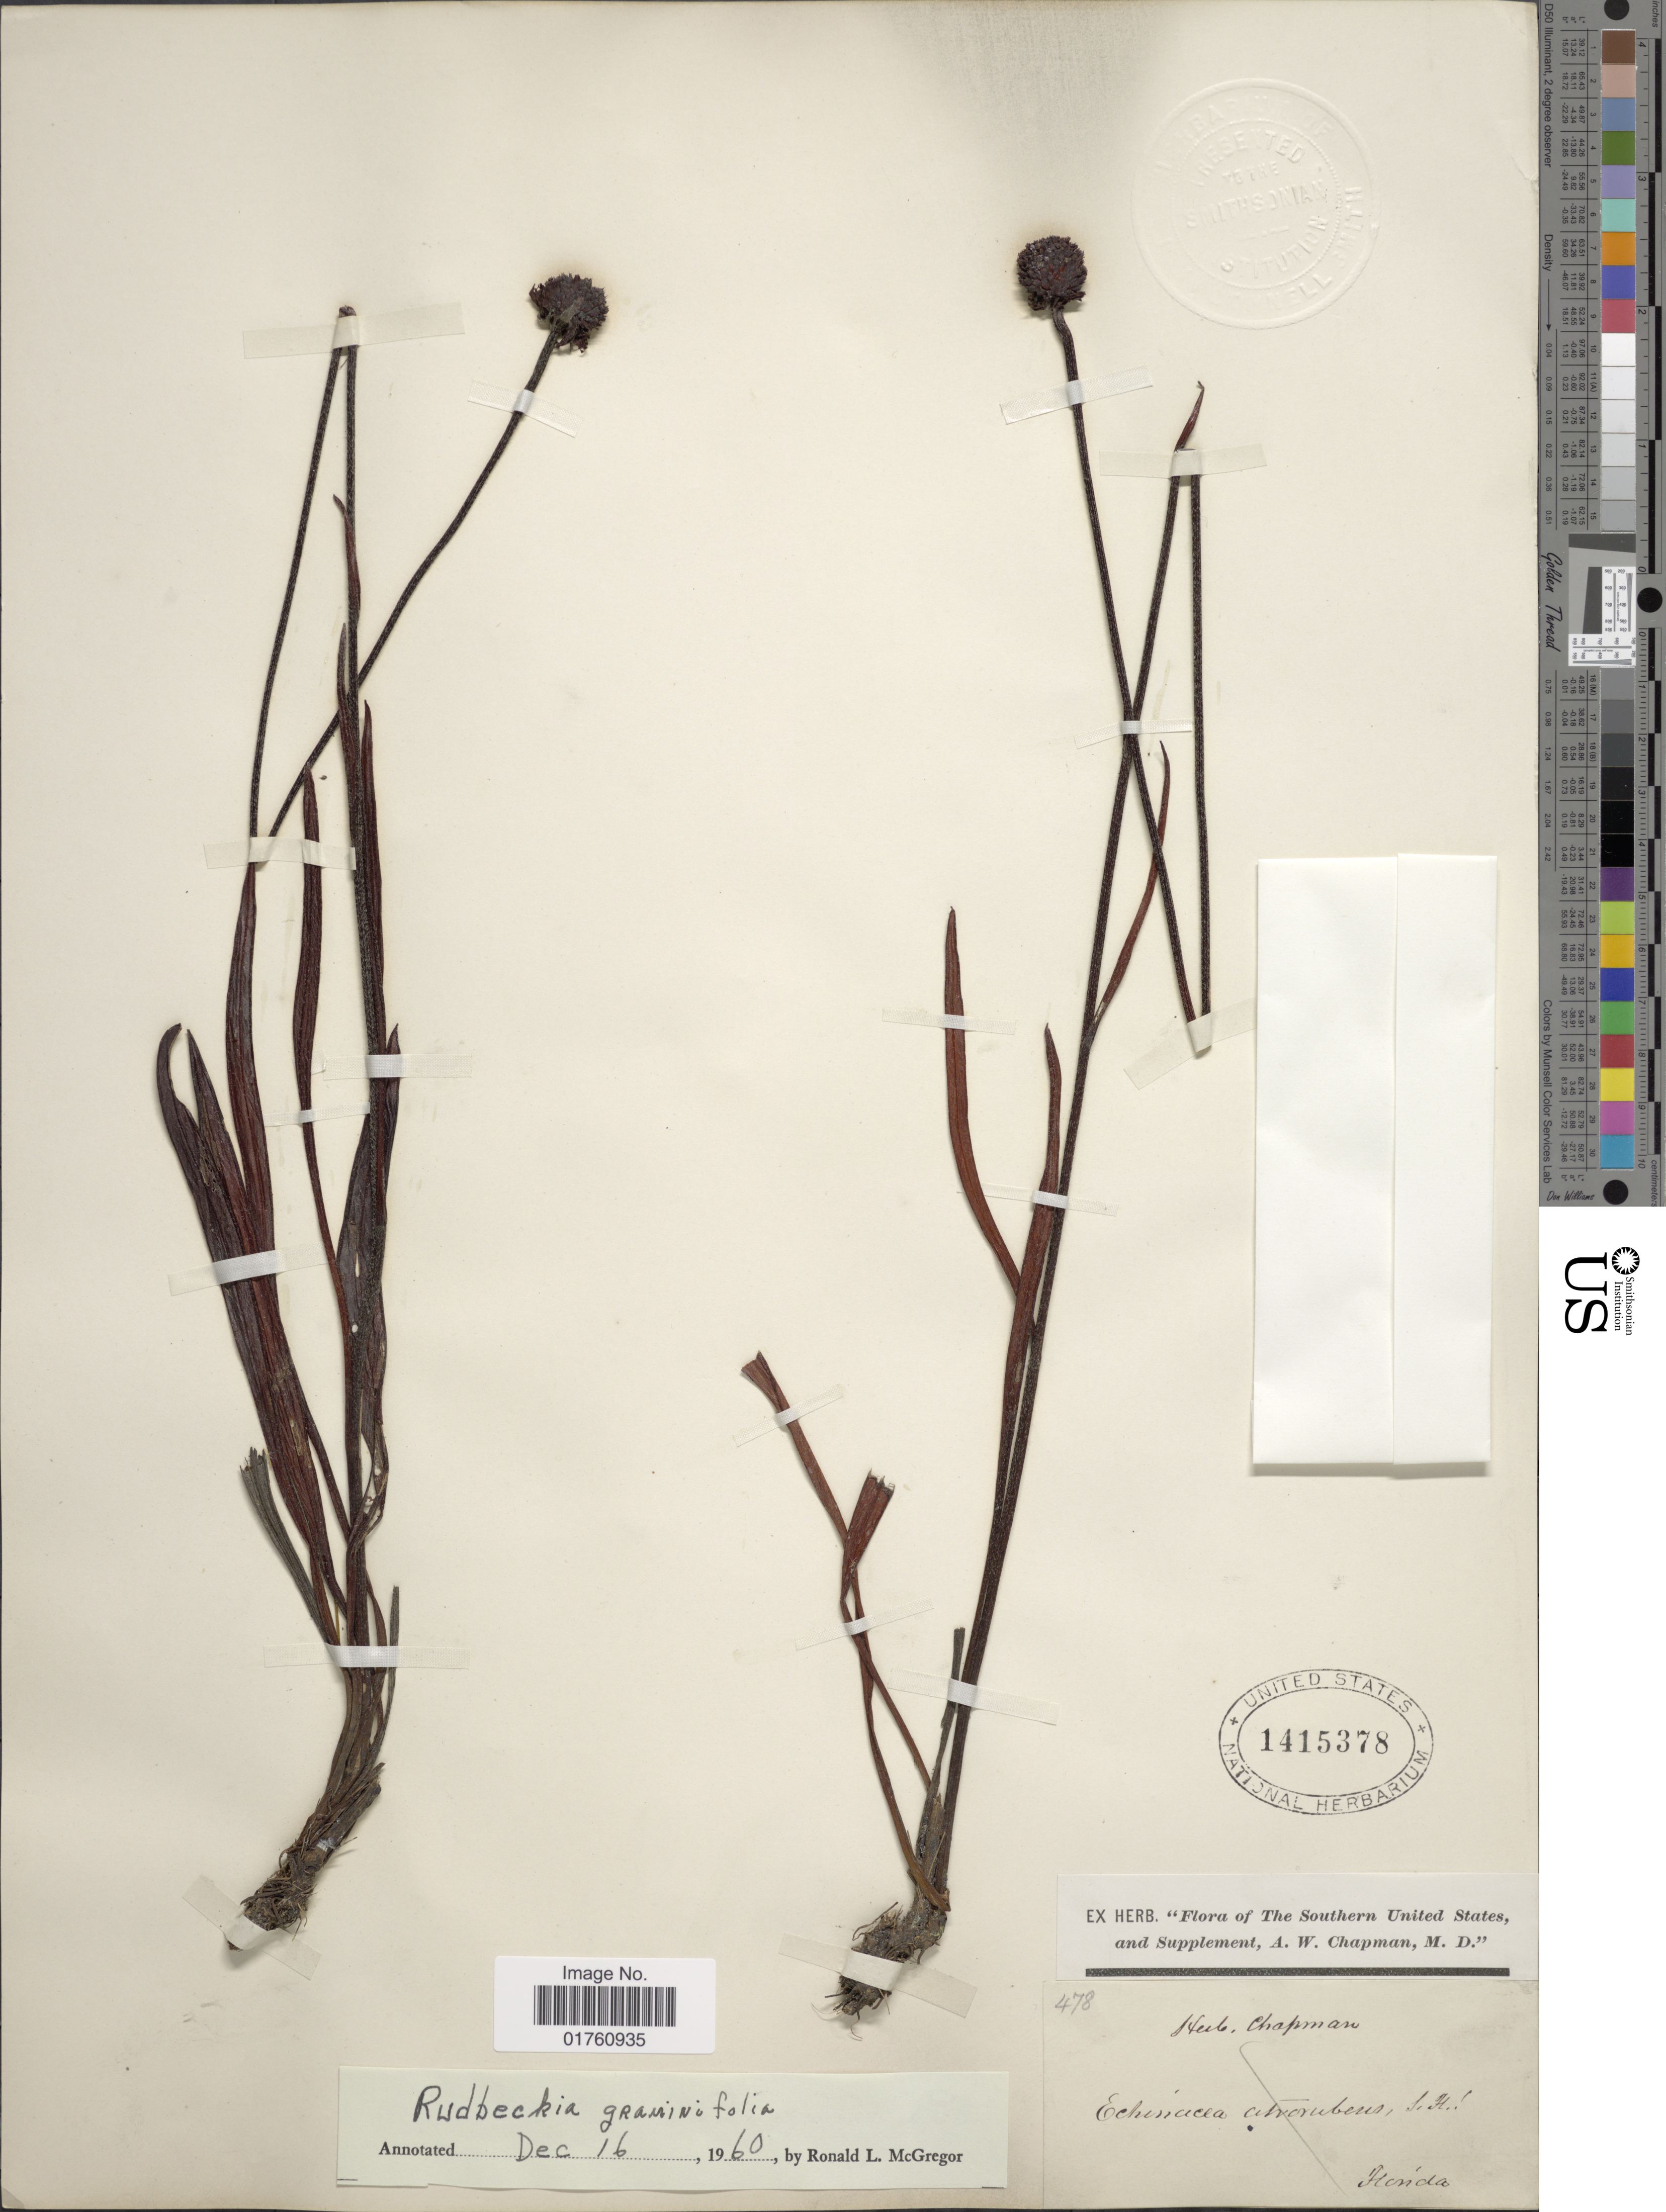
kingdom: Plantae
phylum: Tracheophyta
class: Magnoliopsida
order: Asterales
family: Asteraceae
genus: Rudbeckia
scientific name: Rudbeckia graminifolia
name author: (Torr. & A. Gray) C.L. Boynton & Beadle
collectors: A. W. Chapman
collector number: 478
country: United States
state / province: Florida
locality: The Southern United States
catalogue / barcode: US 1415378